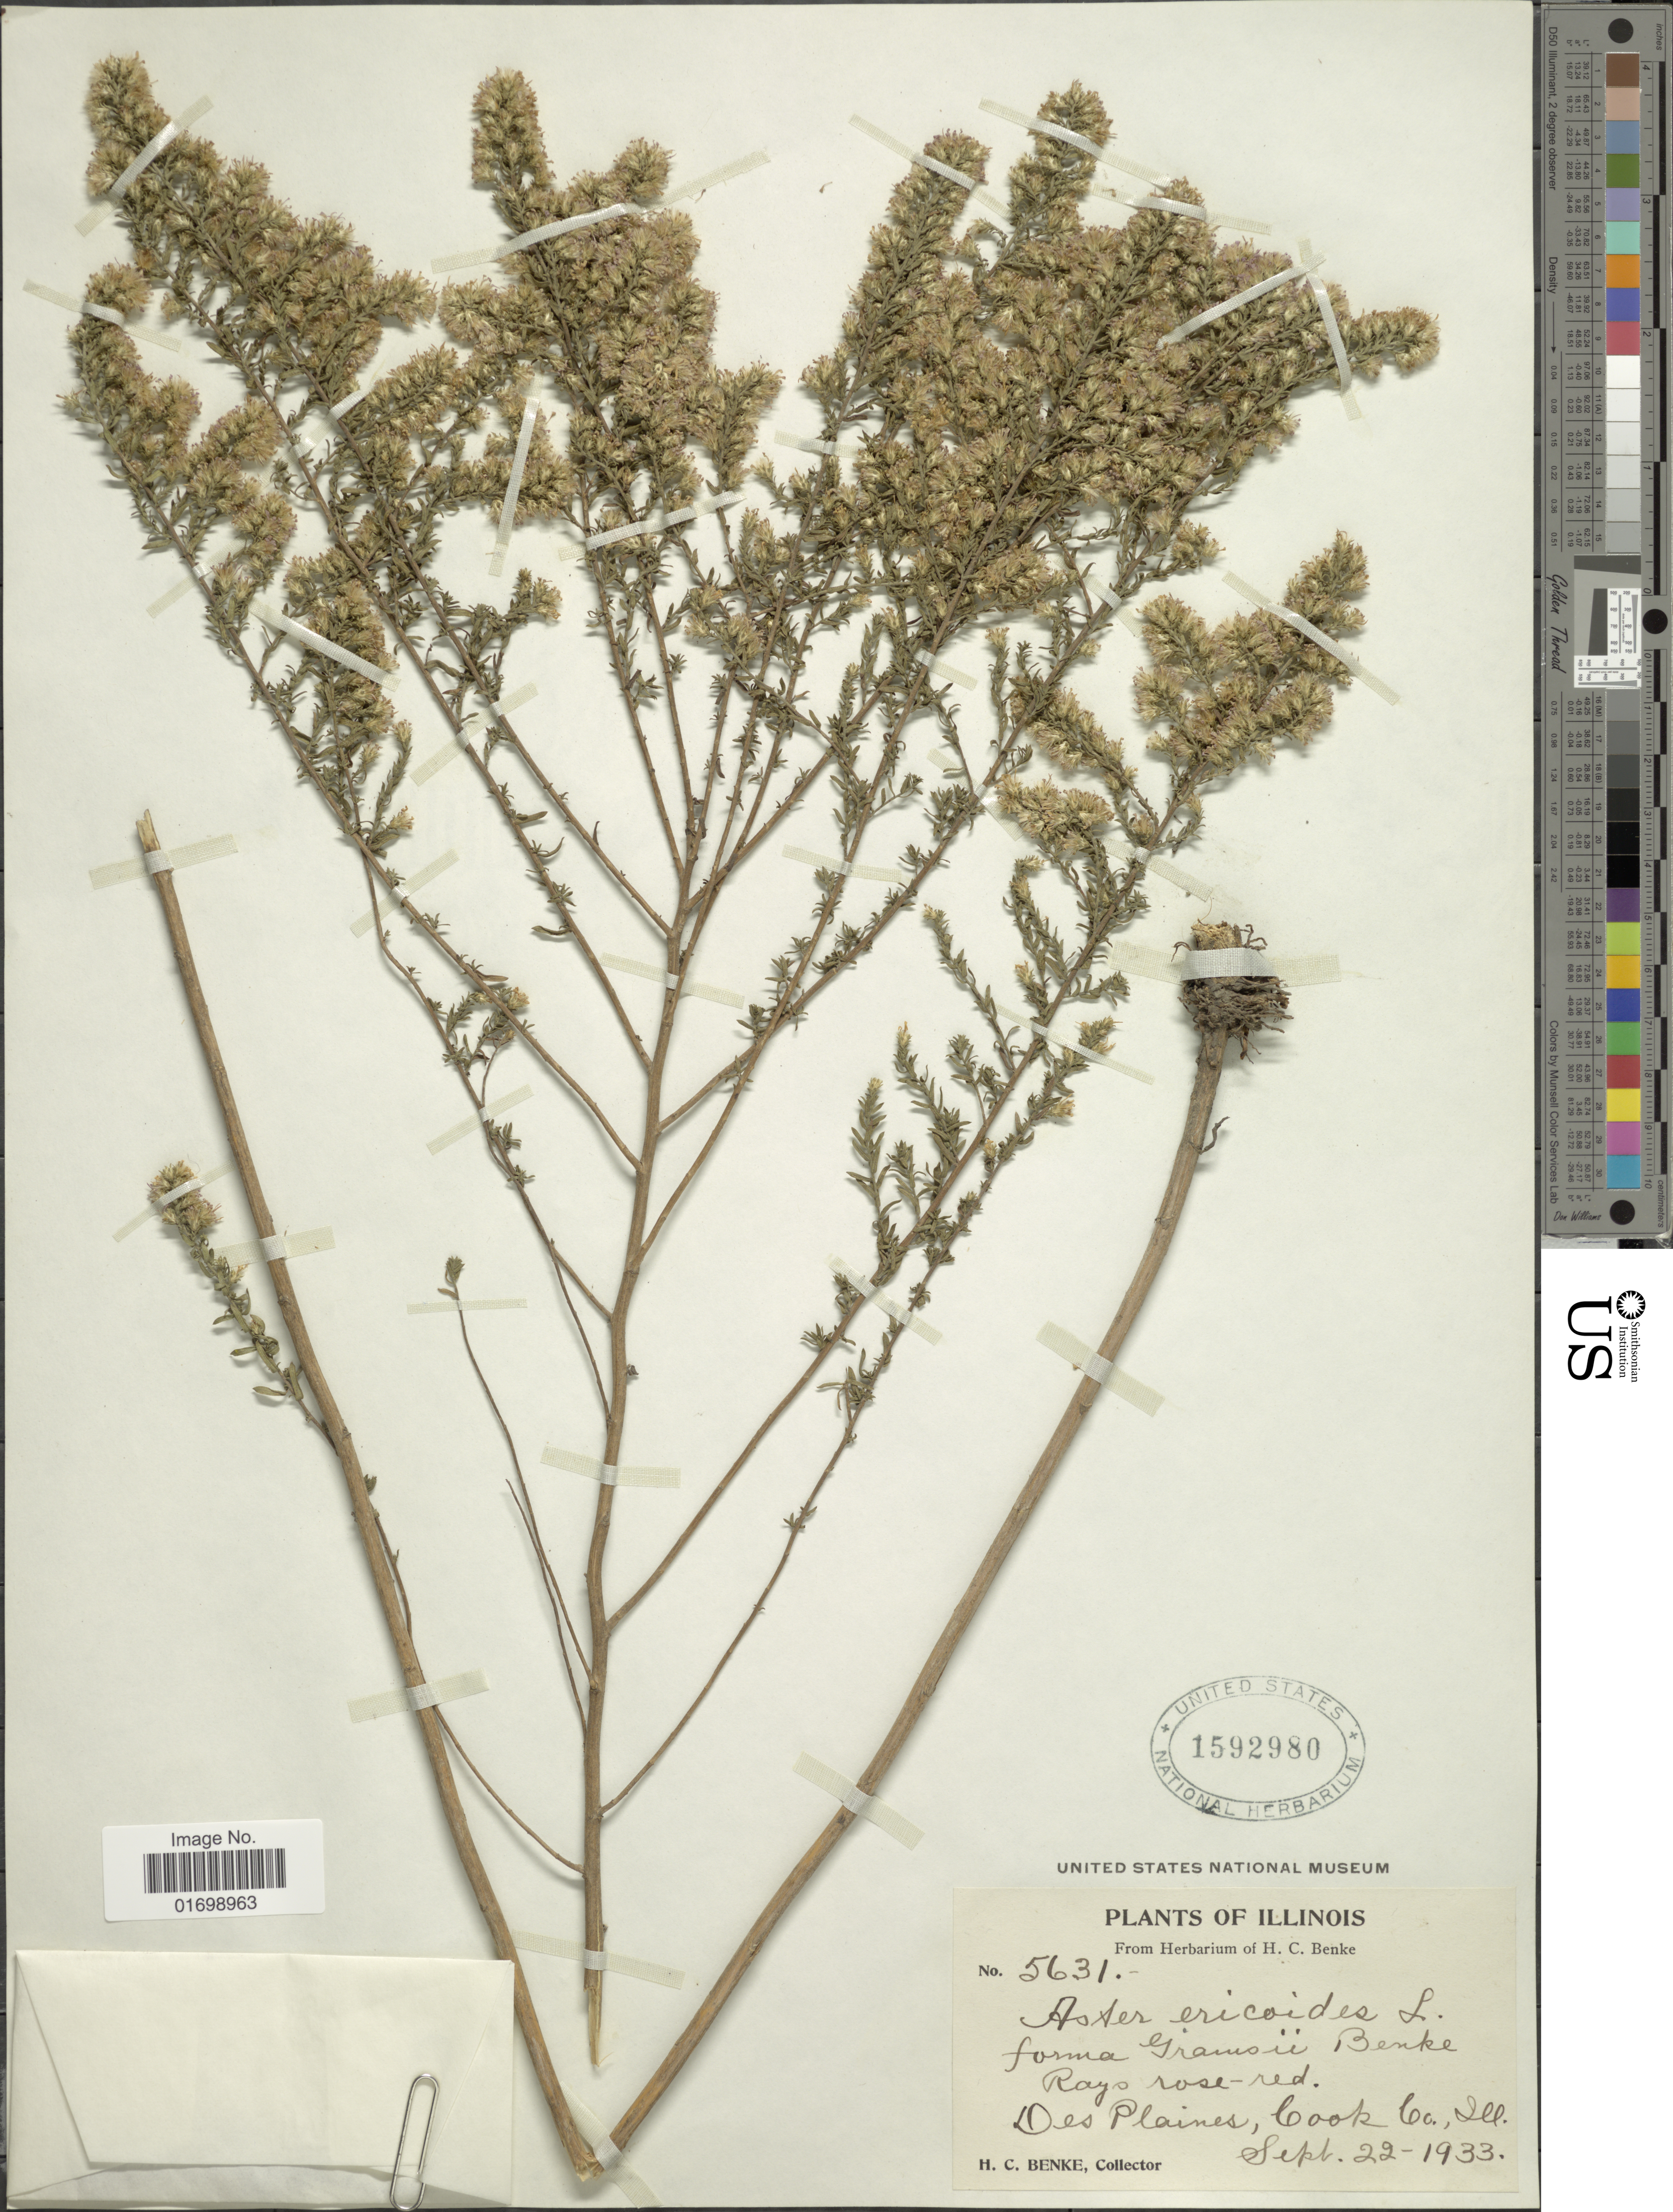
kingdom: Plantae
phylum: Tracheophyta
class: Magnoliopsida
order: Asterales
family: Asteraceae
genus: Symphyotrichum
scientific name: Symphyotrichum ericoides f. gramsii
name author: (Benke) G. Wilh. & Rericha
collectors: H. Benke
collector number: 5631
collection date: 1933-09-22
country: United States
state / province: Illinois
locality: Des Plains, Cook Co.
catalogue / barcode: US 1592980